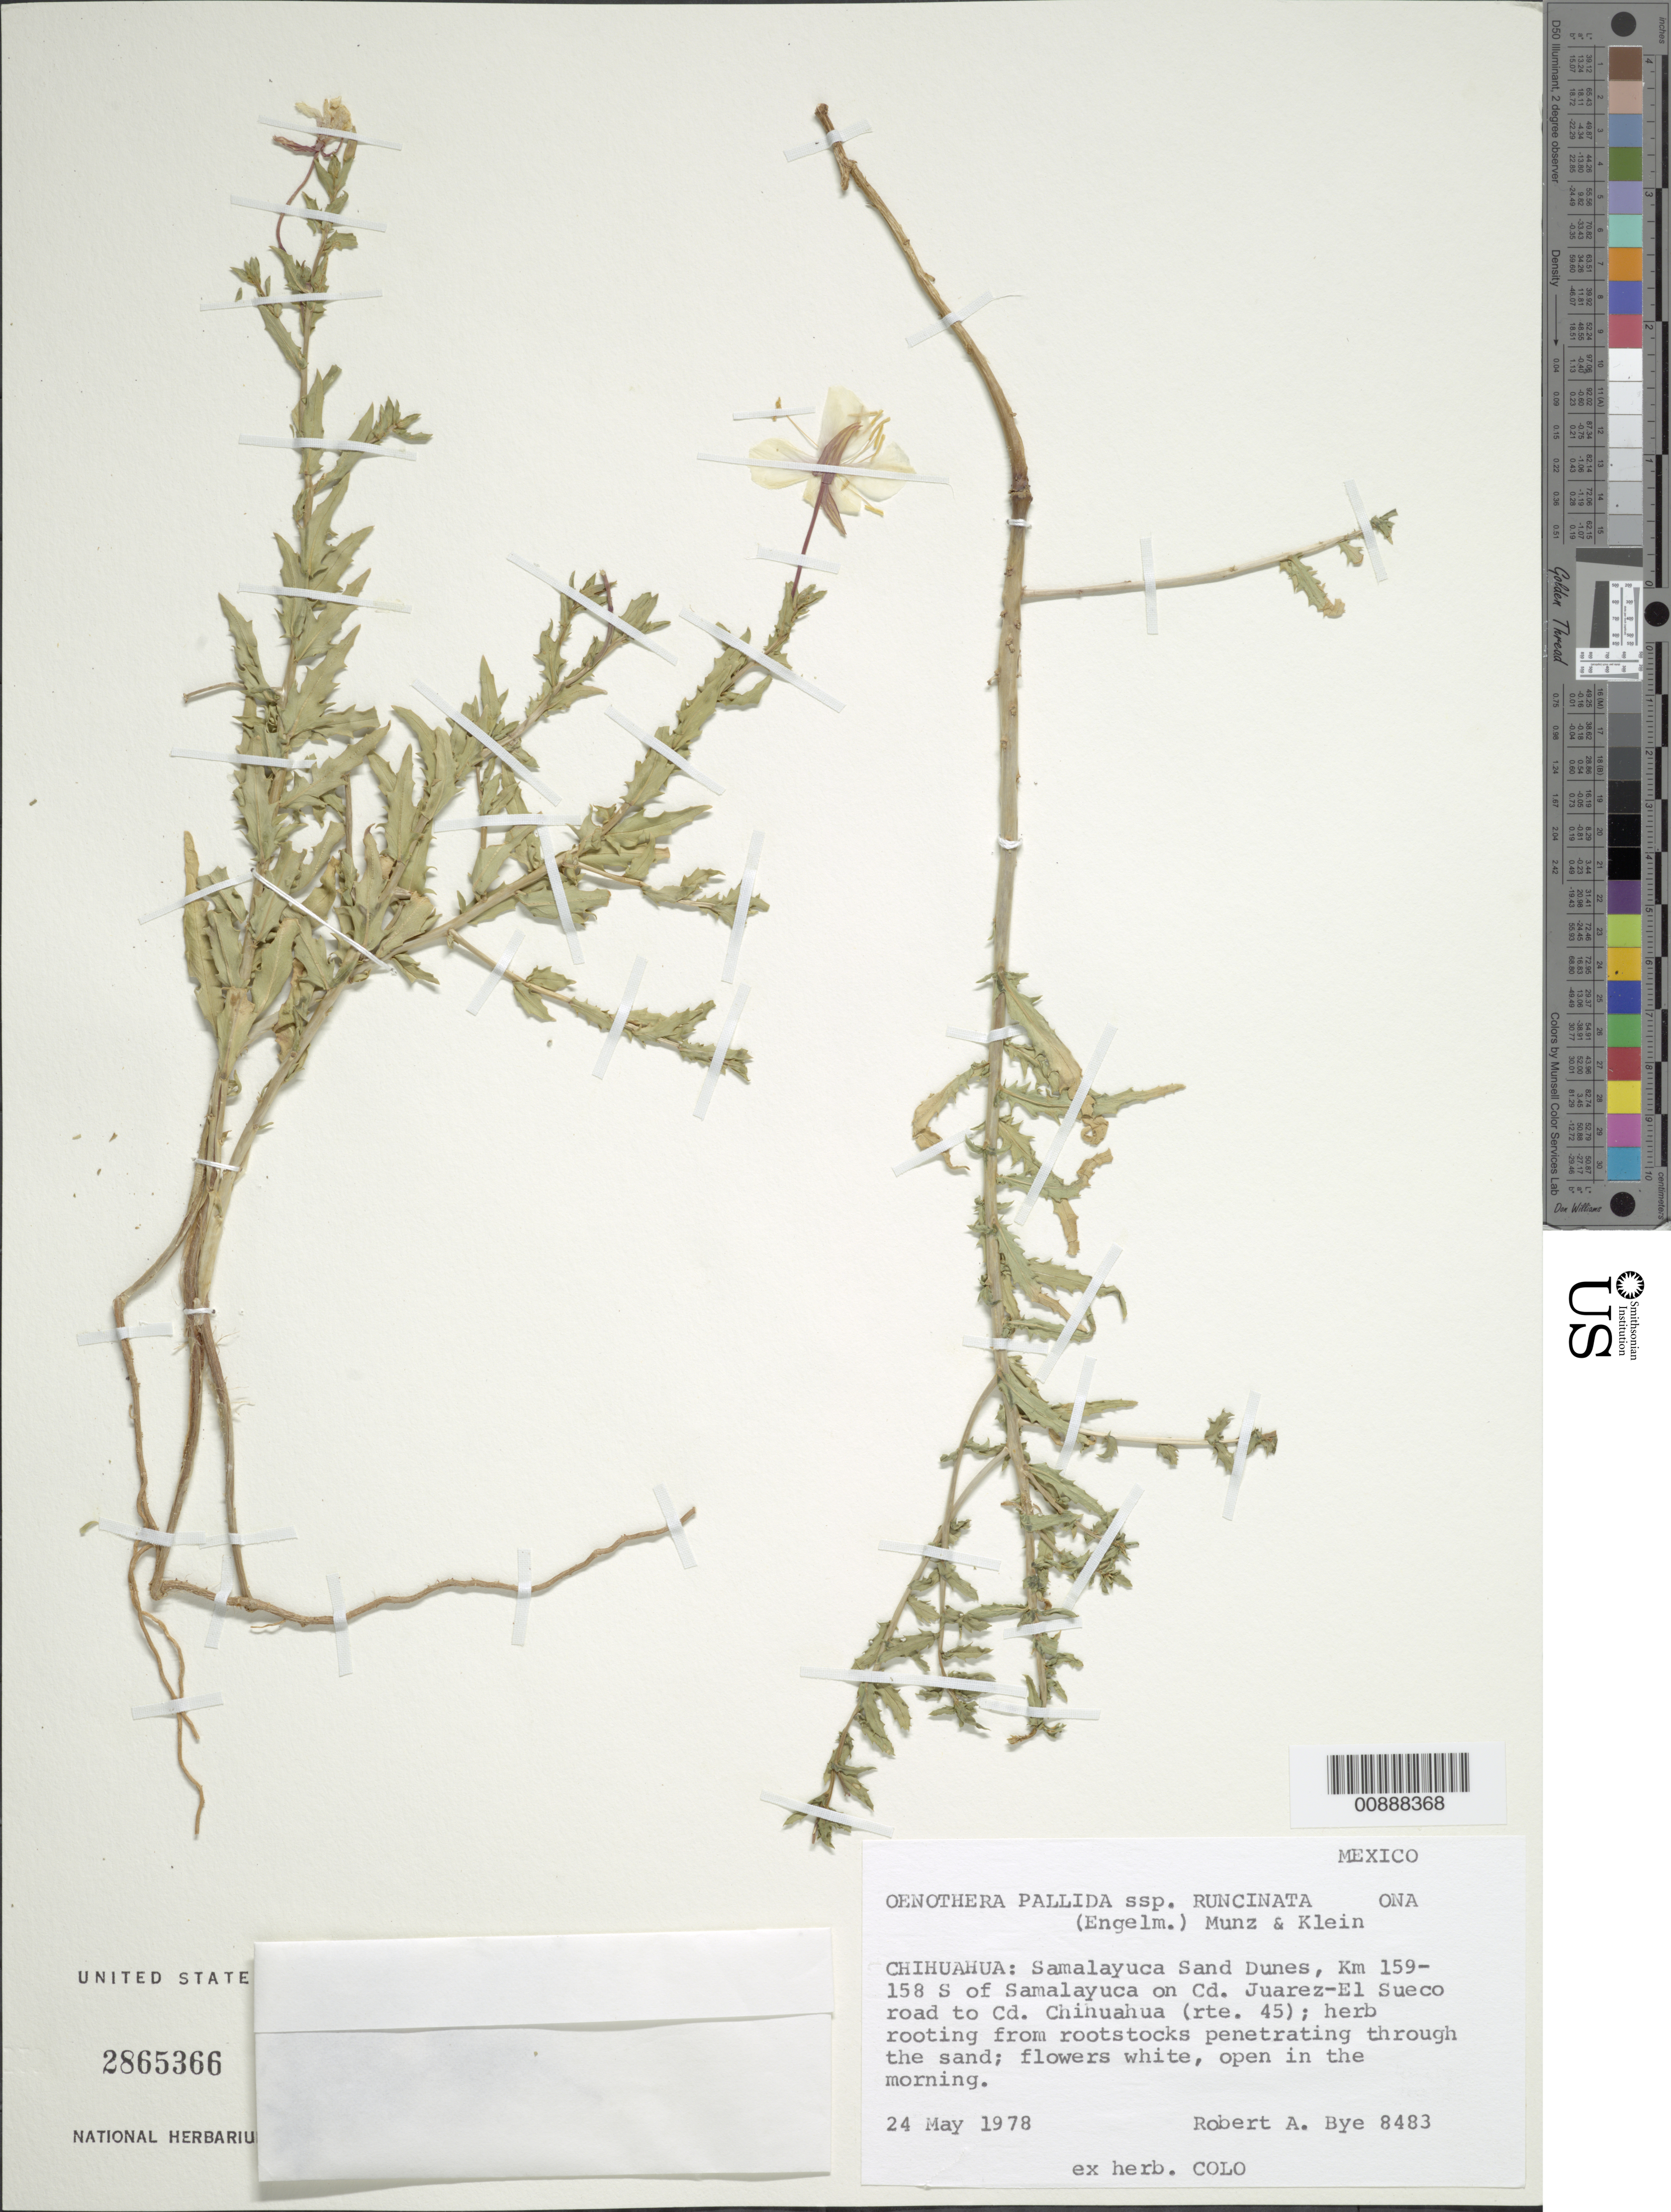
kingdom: Plantae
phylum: Tracheophyta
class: Magnoliopsida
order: Myrtales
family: Onagraceae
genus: Oenothera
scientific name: Oenothera pallida subsp. runcinata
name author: (Engelm.) Munz & W.M. Klein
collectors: R. A. Bye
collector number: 8483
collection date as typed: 24 May 1978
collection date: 1978-05-24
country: Mexico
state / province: Chihuahua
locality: Samalayuca Sand Dunes, km 159-158 S of Samalayuca on Cd. Juárez - El Sueco road to Cd. Chihuahua (rte. 45).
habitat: Sand Dunes.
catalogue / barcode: US 2865366